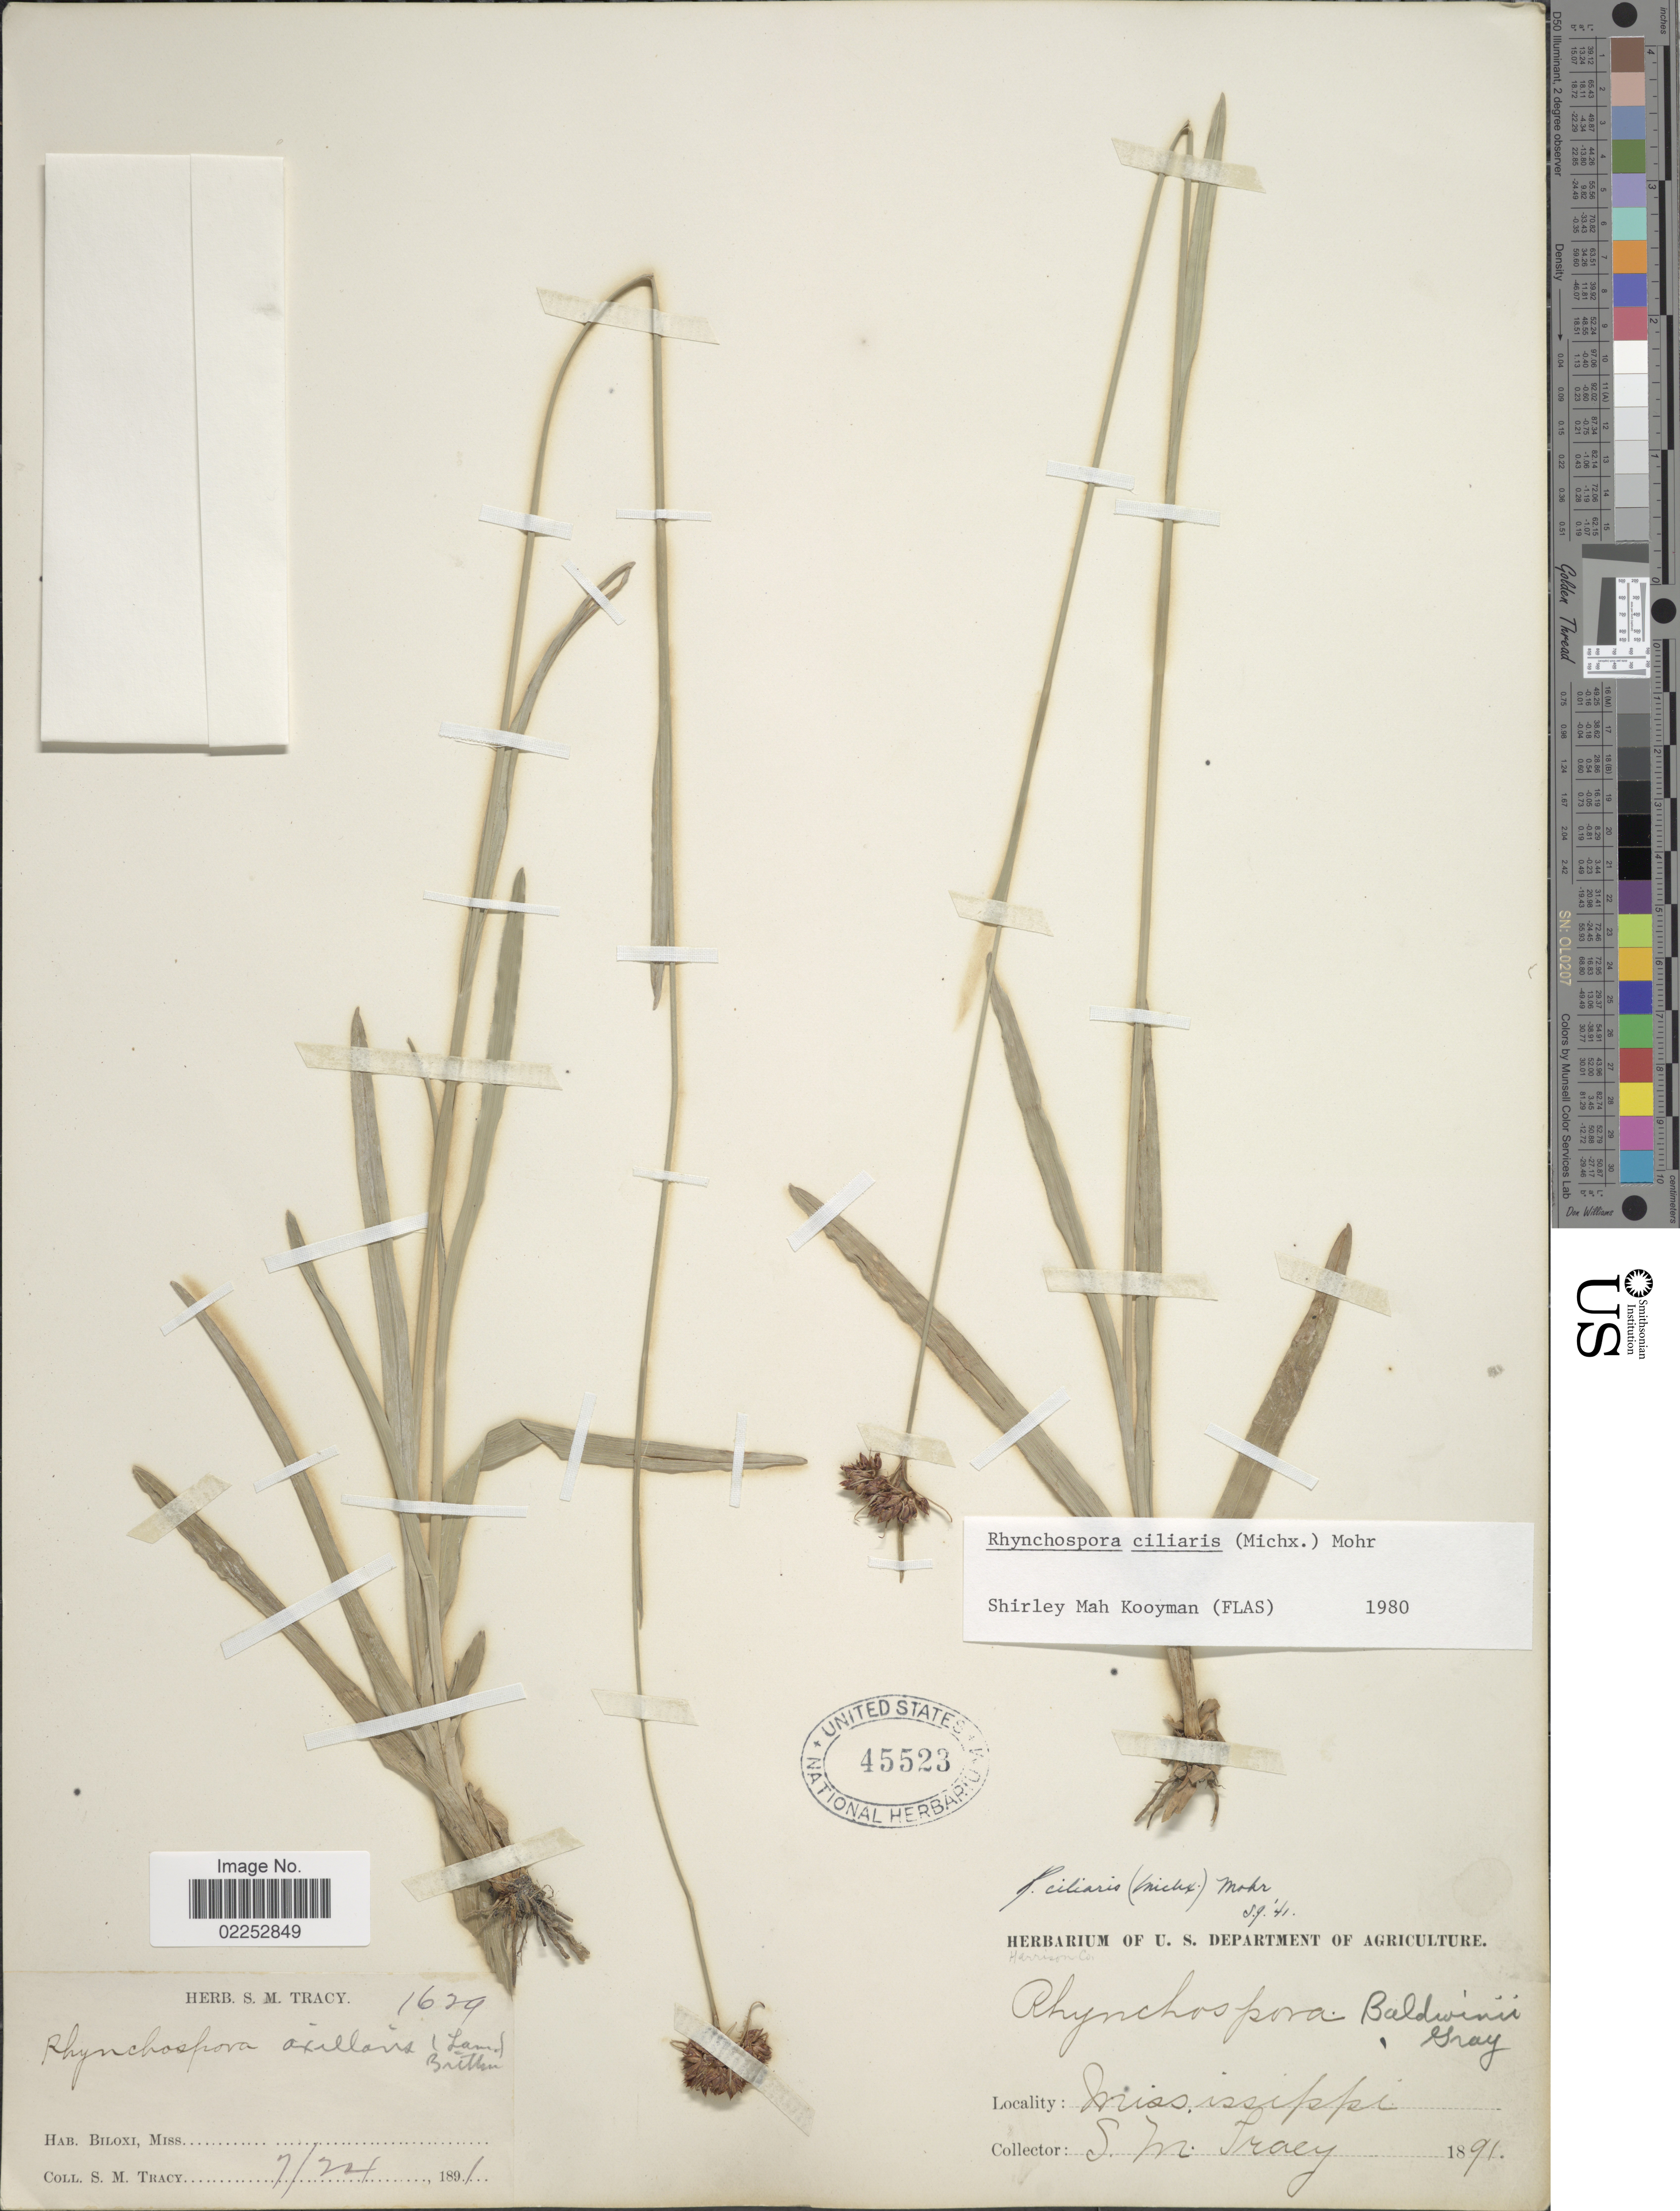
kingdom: Plantae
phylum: Tracheophyta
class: Liliopsida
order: Poales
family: Cyperaceae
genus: Rhynchospora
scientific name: Rhynchospora ciliaris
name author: (Michx.) C. Mohr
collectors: S. M. Tracy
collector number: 1629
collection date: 1891-07-24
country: United States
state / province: Mississippi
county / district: Harrison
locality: Biloxi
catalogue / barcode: US 45523